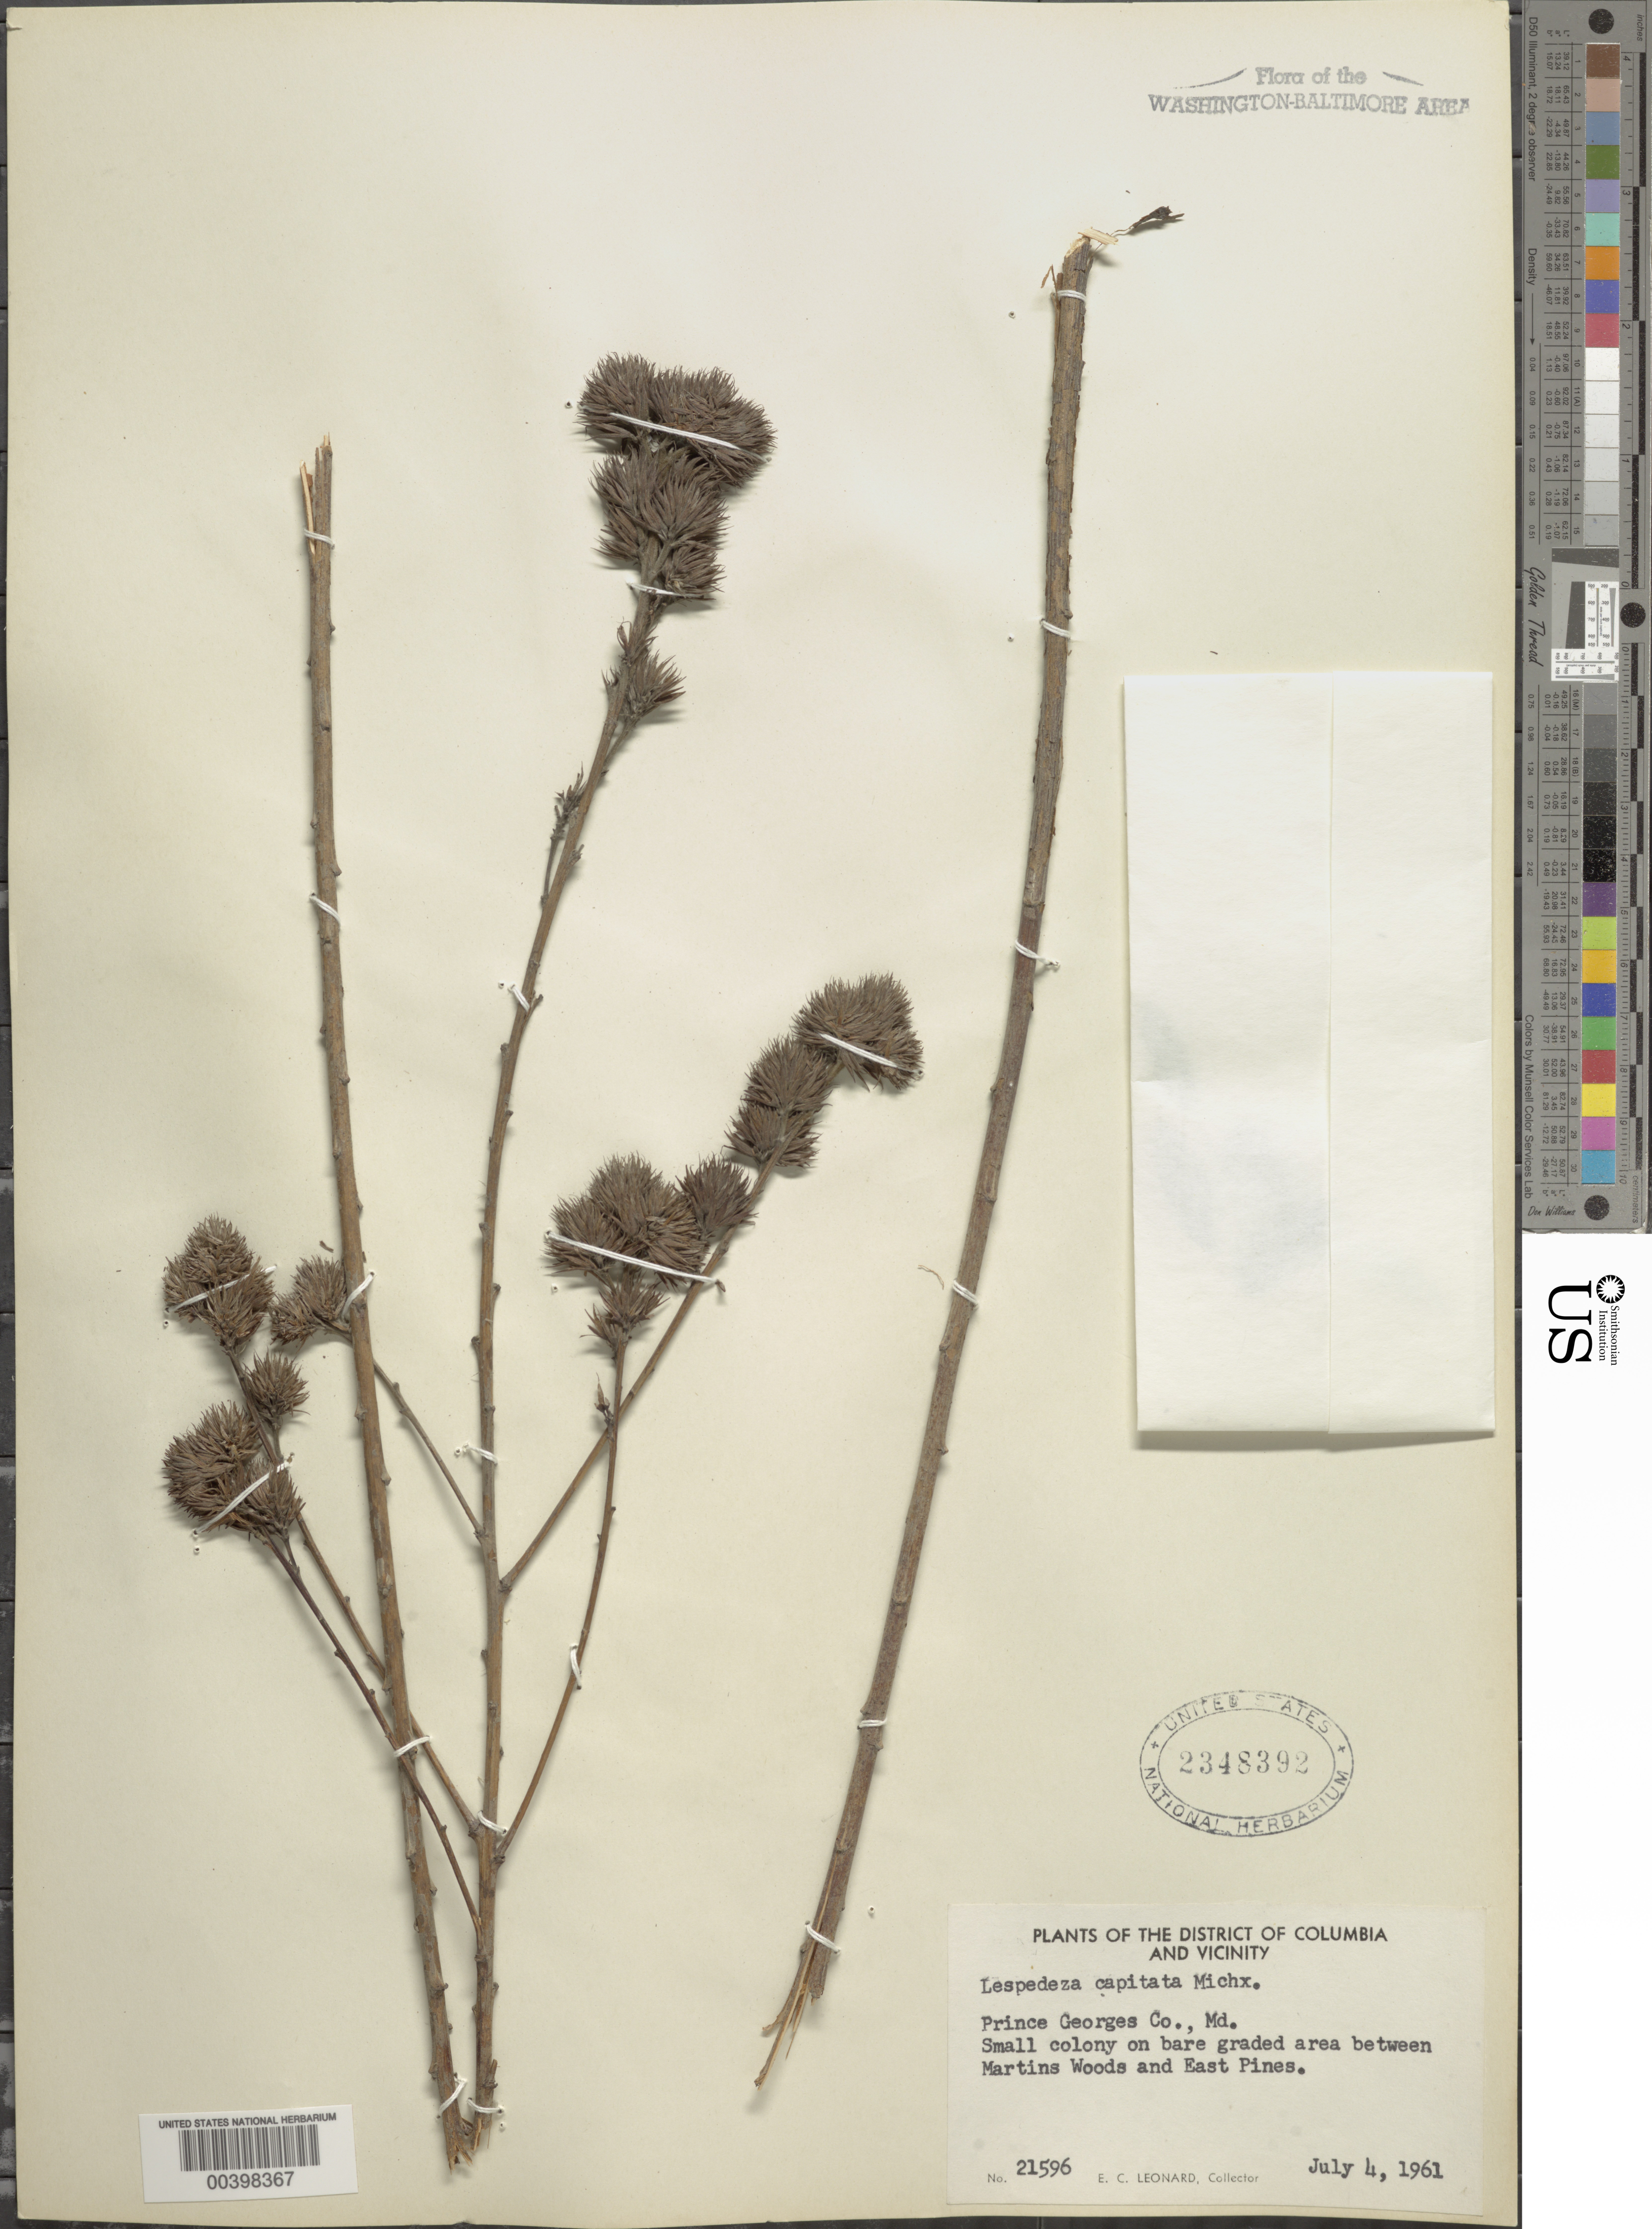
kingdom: Plantae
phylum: Tracheophyta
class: Magnoliopsida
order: Fabales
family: Fabaceae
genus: Lespedeza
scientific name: Lespedeza capitata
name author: Michx.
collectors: H. A. Allard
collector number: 21596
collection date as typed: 04 Jul 1961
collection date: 1961-07-04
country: United States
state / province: Maryland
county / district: Prince George's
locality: Between Martins Woods and East Pines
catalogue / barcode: US 2348392